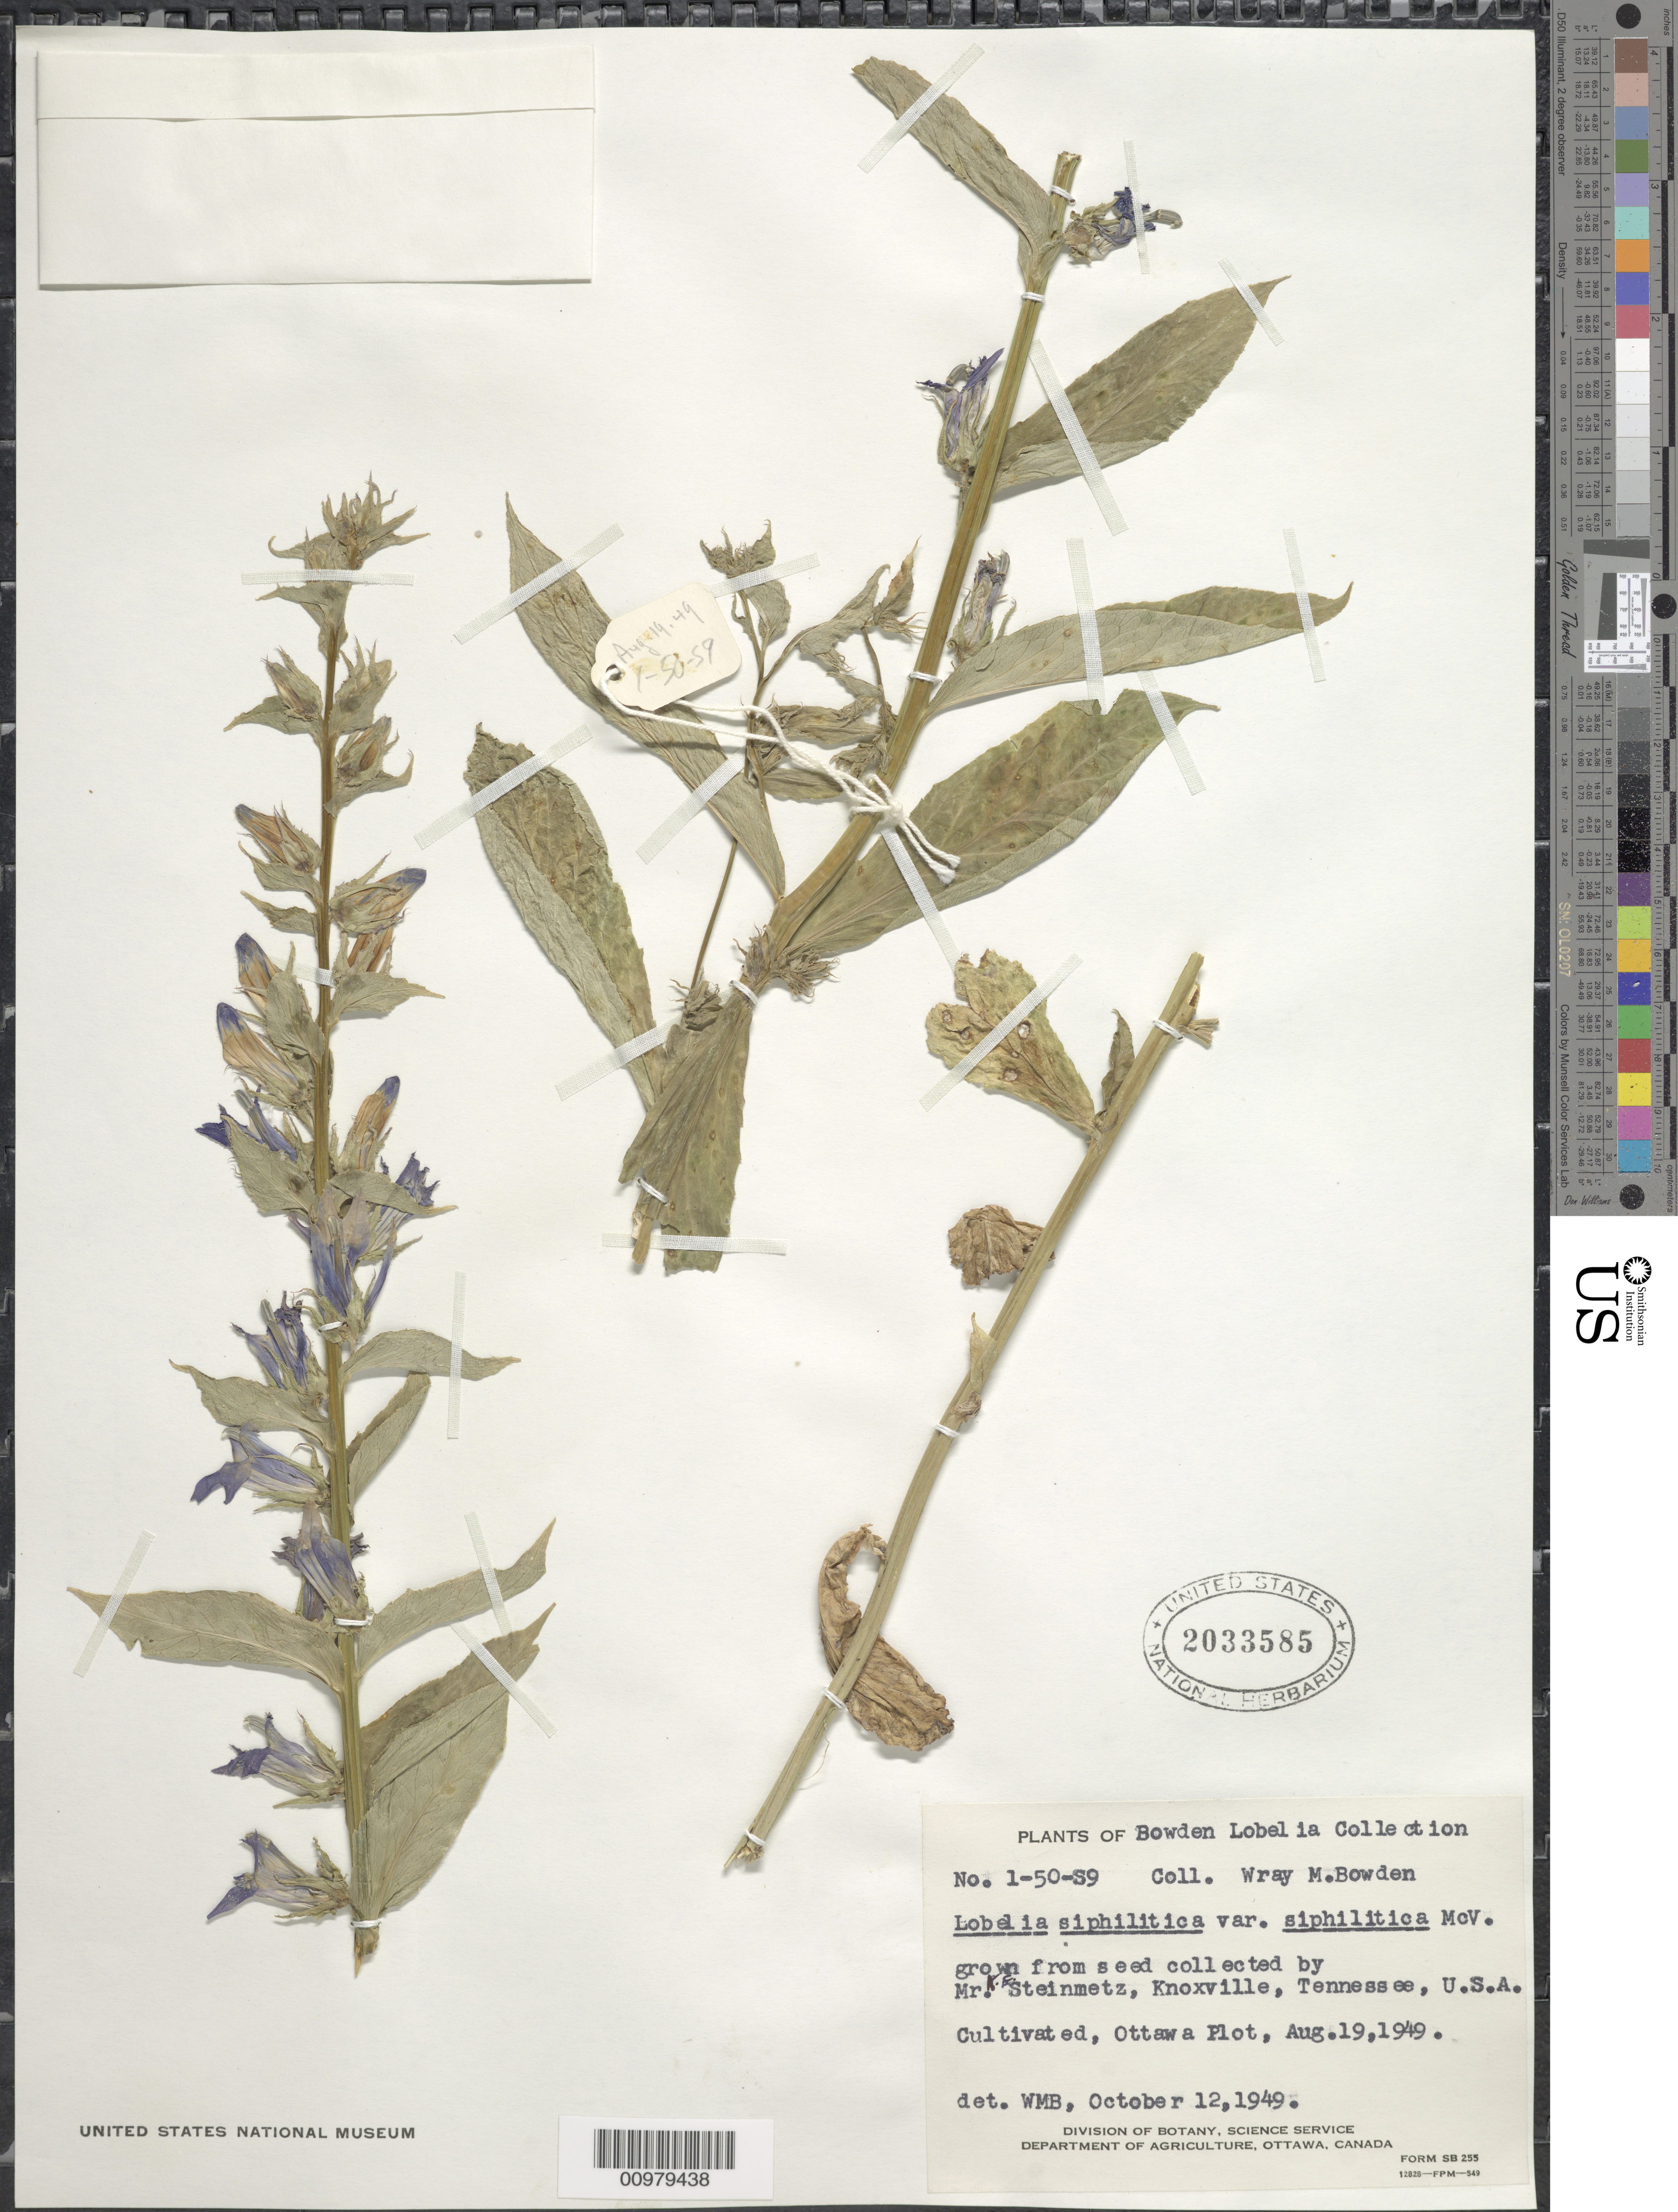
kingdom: Plantae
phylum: Tracheophyta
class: Magnoliopsida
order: Asterales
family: Campanulaceae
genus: Lobelia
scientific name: Lobelia siphilitica var. siphilitica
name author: L.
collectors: W. M. Bowden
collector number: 1-50-S9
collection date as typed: Aug. 19, 1949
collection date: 1949-08-19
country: United States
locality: Ottawa Plot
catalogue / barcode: US 2033585